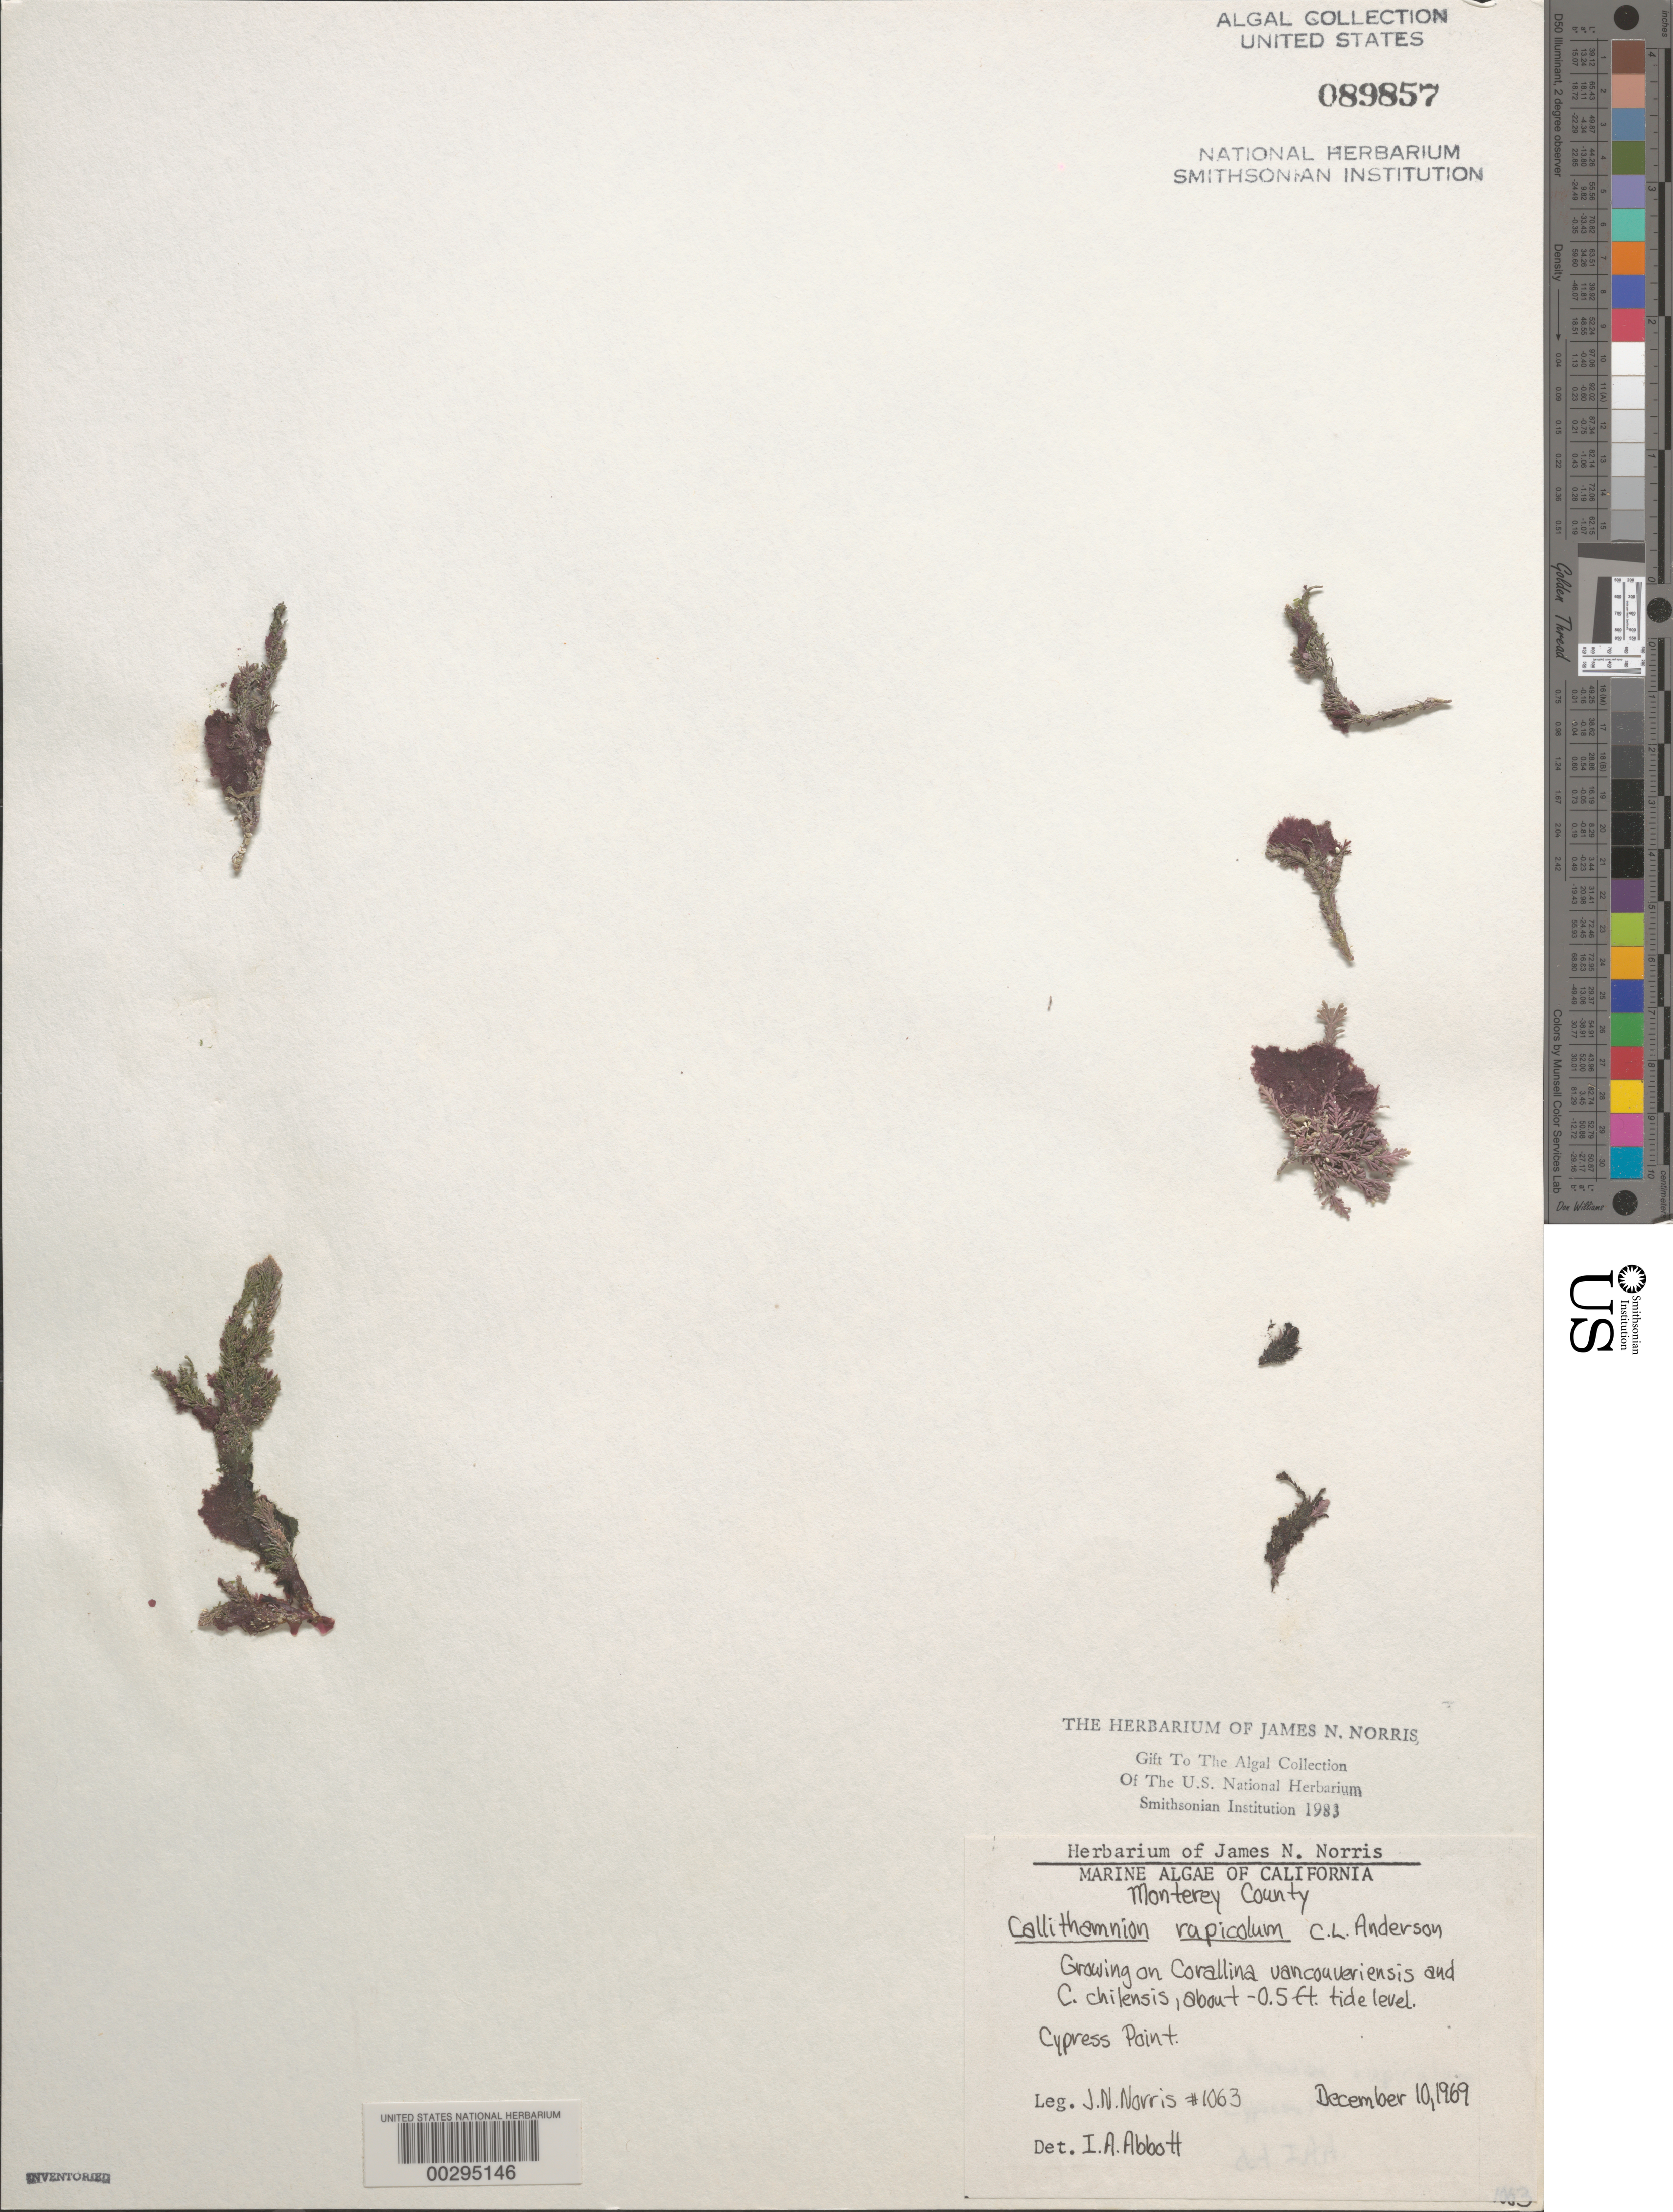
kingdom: Plantae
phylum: Rhodophyta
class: Florideophyceae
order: Ceramiales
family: Callithamniaceae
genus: Callithamnion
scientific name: Callithamnion rupicolum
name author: (C.L. Anderson) C.L. Anderson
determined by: Abbott, Isabella A.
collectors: J. N. Norris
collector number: JN-1063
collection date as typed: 10 Dec 1969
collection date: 1969-12-10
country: United States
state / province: California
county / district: Monterey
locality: Cypress Point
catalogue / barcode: US 89857